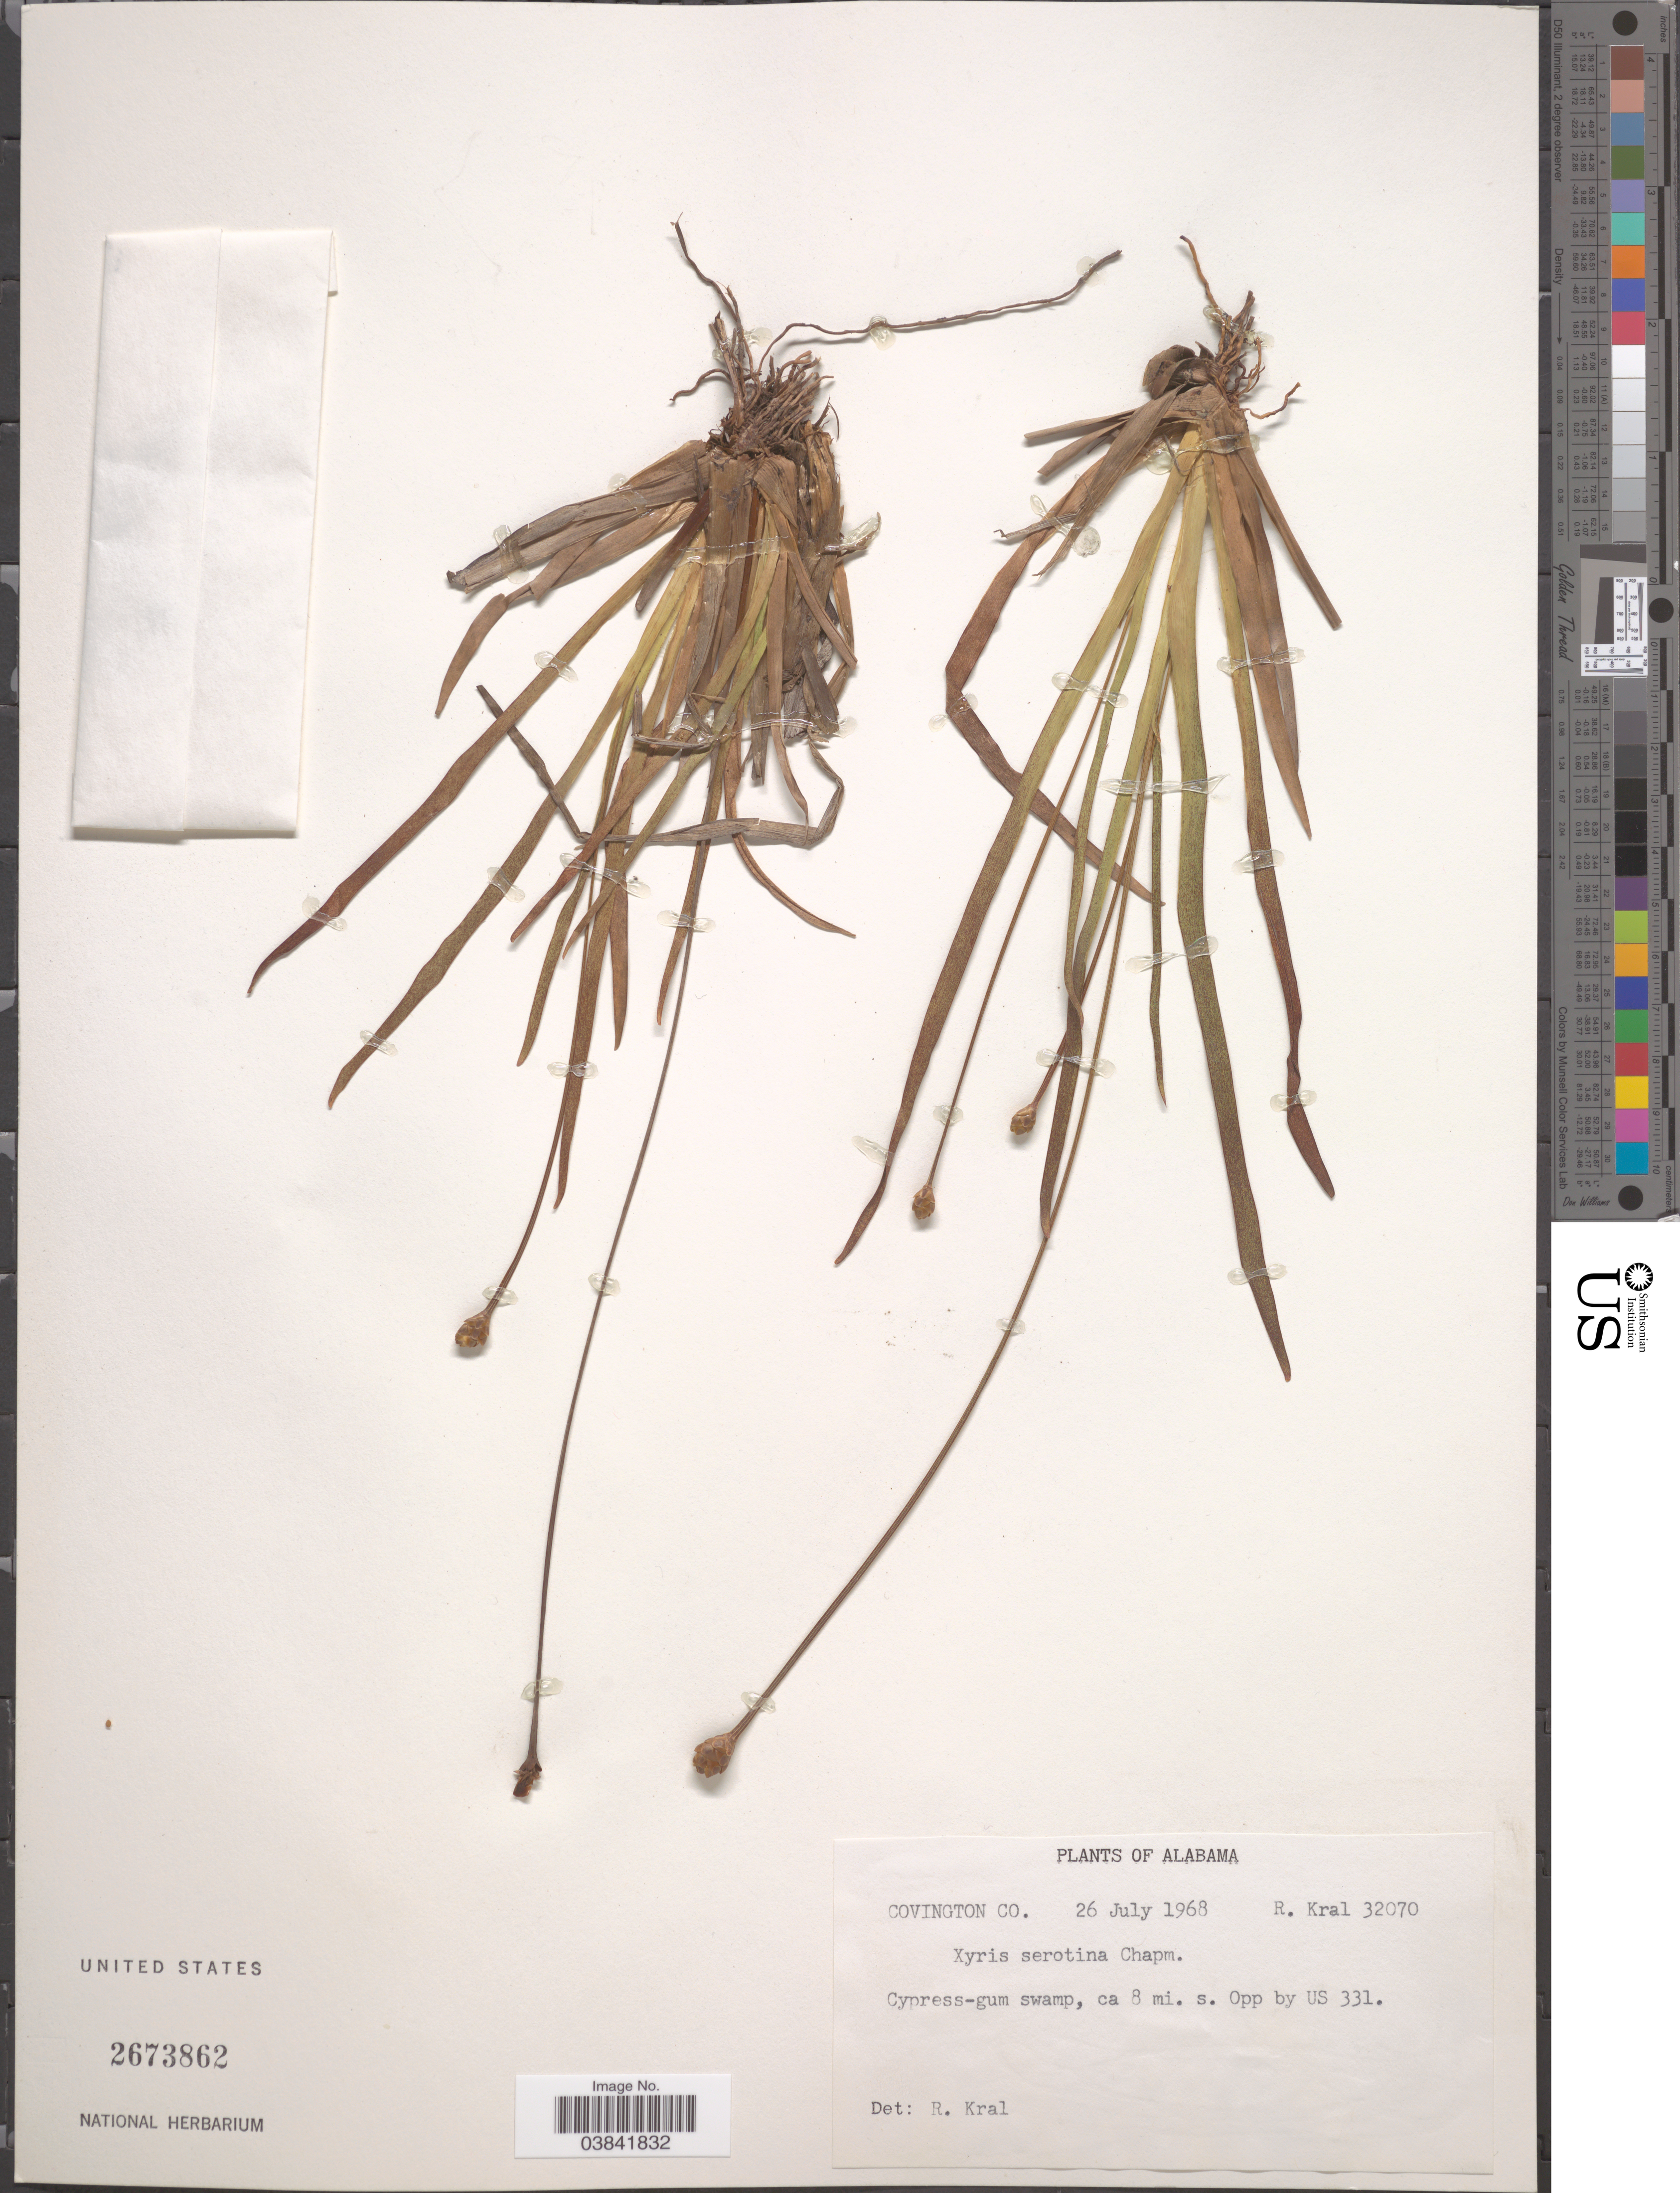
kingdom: Plantae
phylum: Tracheophyta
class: Liliopsida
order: Poales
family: Xyridaceae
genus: Xyris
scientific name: Xyris serotina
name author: Chapm.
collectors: R. Kral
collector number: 32070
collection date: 1968-07-26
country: United States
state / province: Alabama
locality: Covington Co. Cypress-gum swamp, ca 8 mi. s. Opp by US 331.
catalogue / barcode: US 2673862